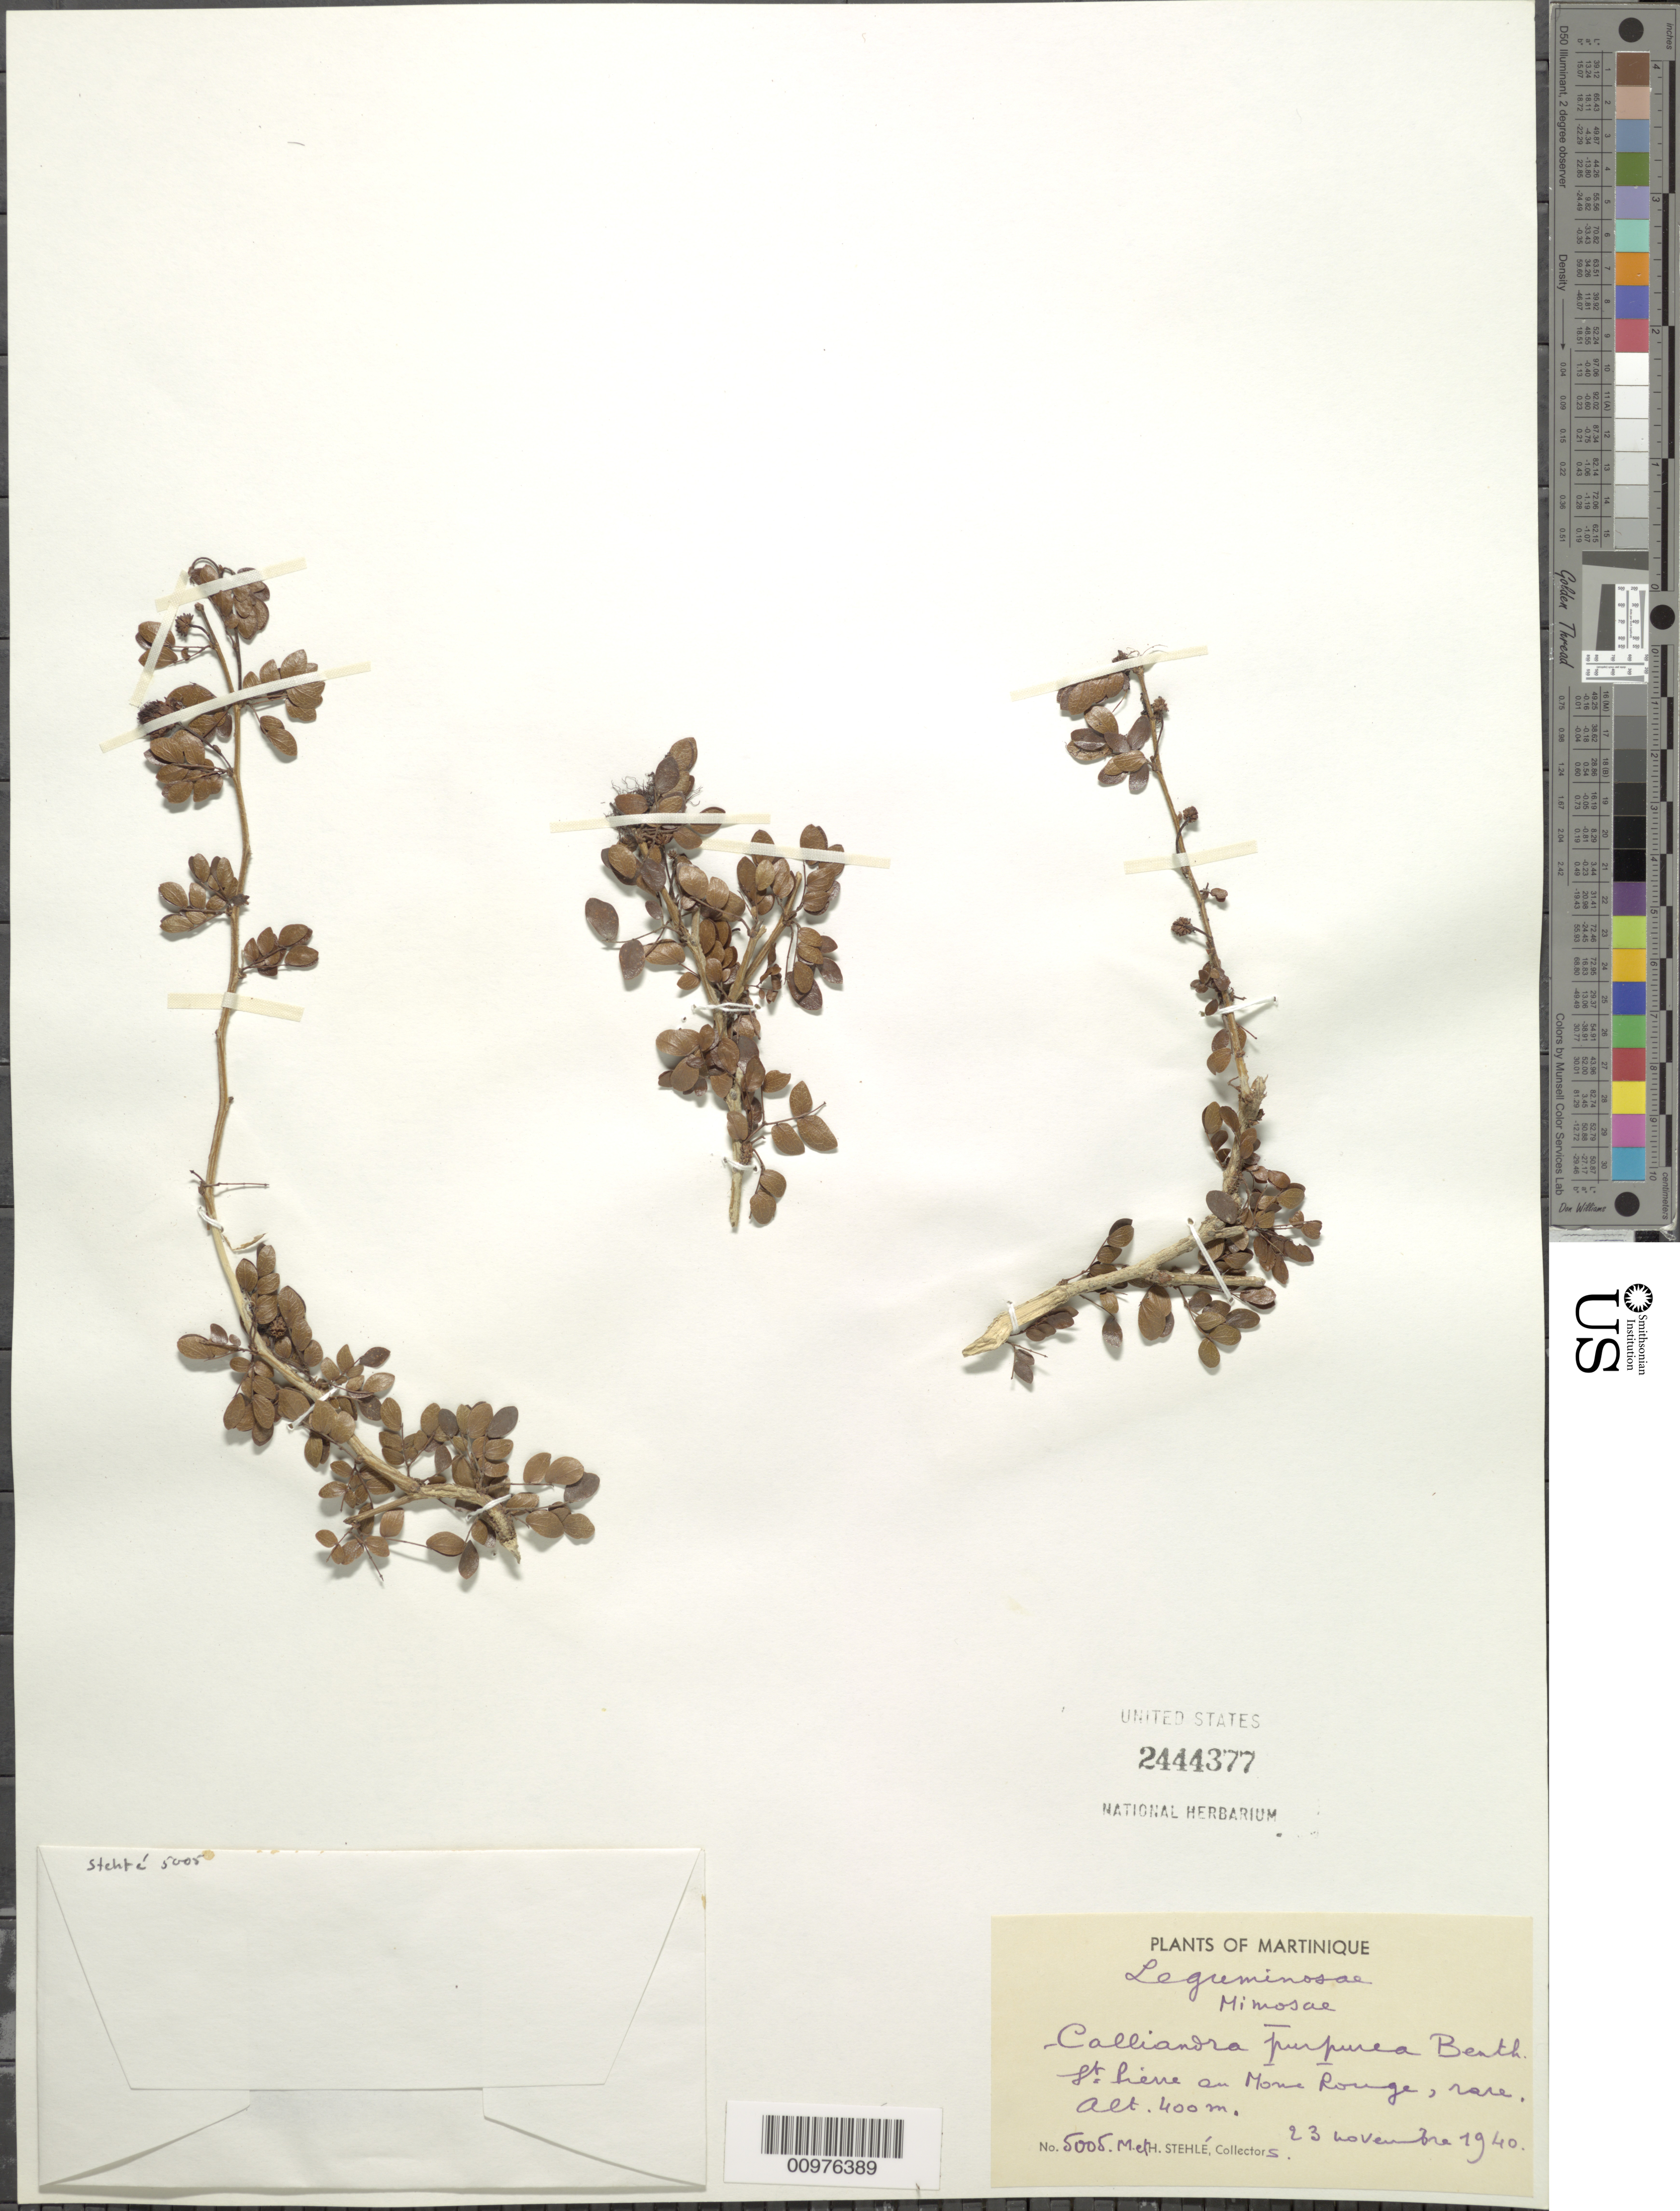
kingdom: Plantae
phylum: Tracheophyta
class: Magnoliopsida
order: Fabales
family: Fabaceae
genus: Calliandra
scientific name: Calliandra purpurea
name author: (L.) Benth.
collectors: H. Stehlé & M. Stehlé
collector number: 5005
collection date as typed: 23 Nov 1940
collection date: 1940-11-23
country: Martinique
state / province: Saint-Pierre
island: Martinique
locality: St. Pierre au Mont Rouge, rare.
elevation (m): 400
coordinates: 0 N, 0 E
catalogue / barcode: US 2444377